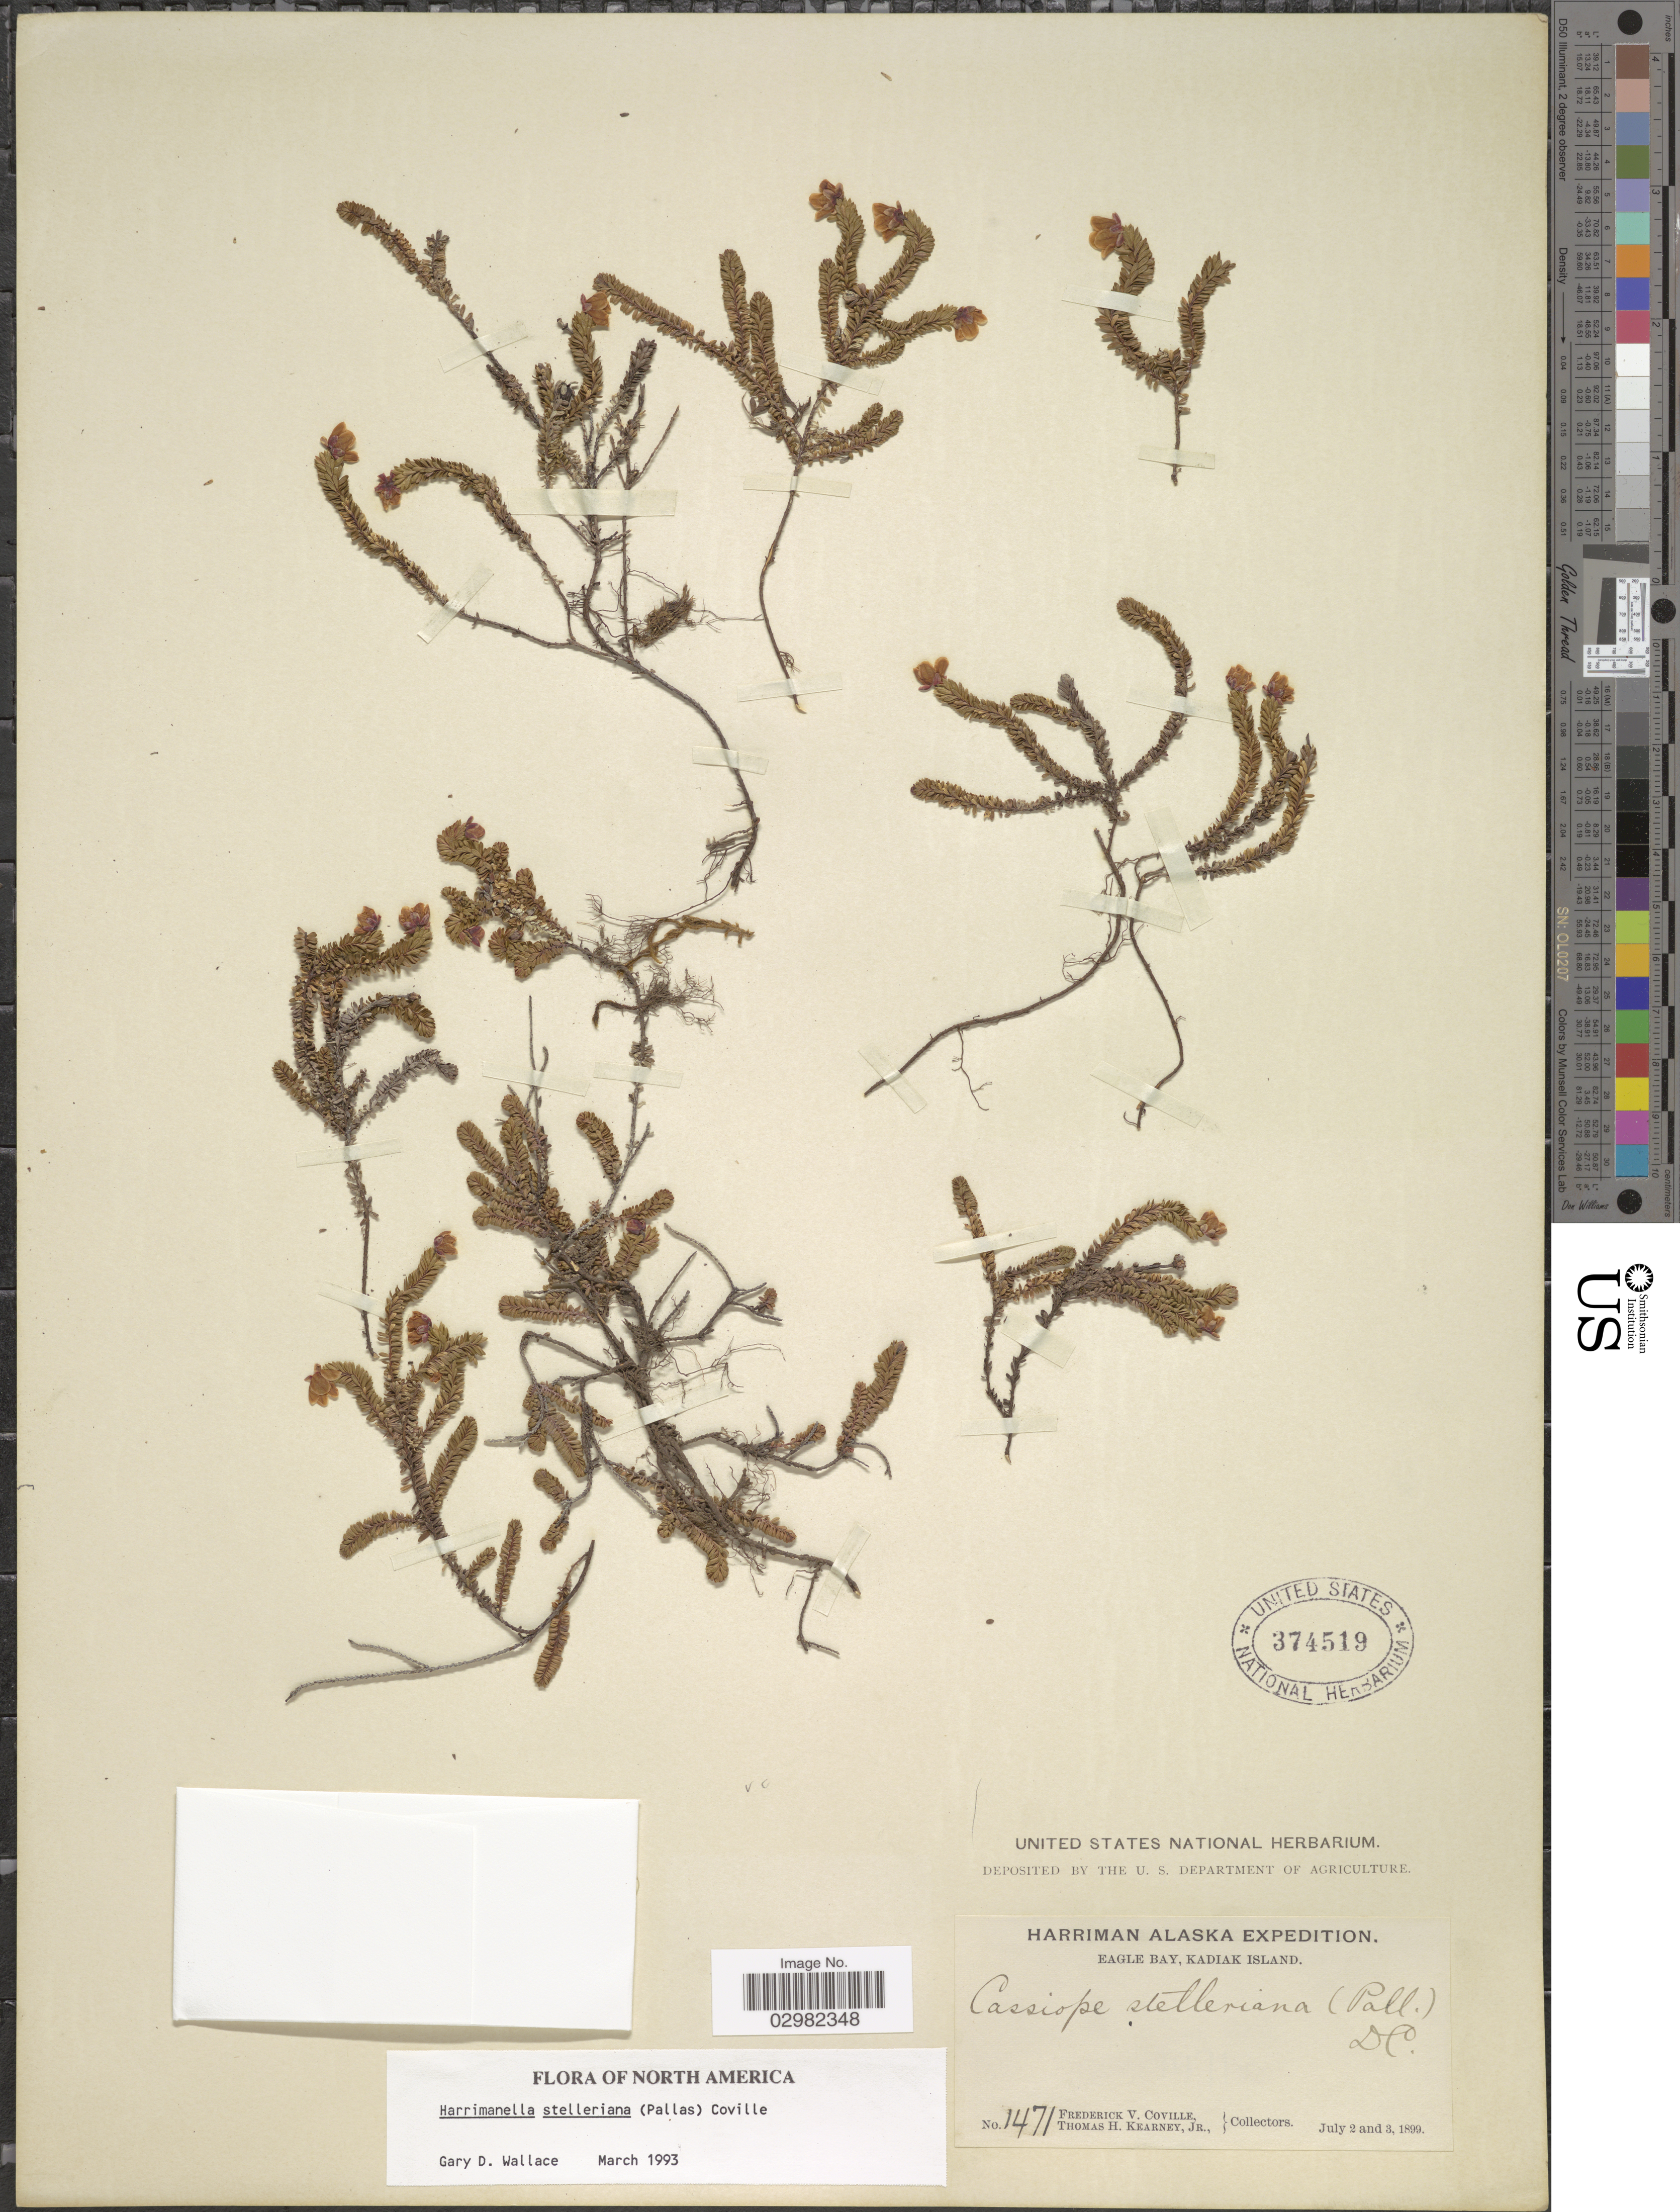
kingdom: Plantae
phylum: Tracheophyta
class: Magnoliopsida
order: Ericales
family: Ericaceae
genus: Harrimanella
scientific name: Harrimanella stelleriana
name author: (Pall.) Coville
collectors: F. V. Coville & T. H. Kearney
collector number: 1471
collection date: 1899-07-02/1899-07-03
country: United States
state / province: Alaska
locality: Eagle Bay, Kadiak Island.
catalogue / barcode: US 374519